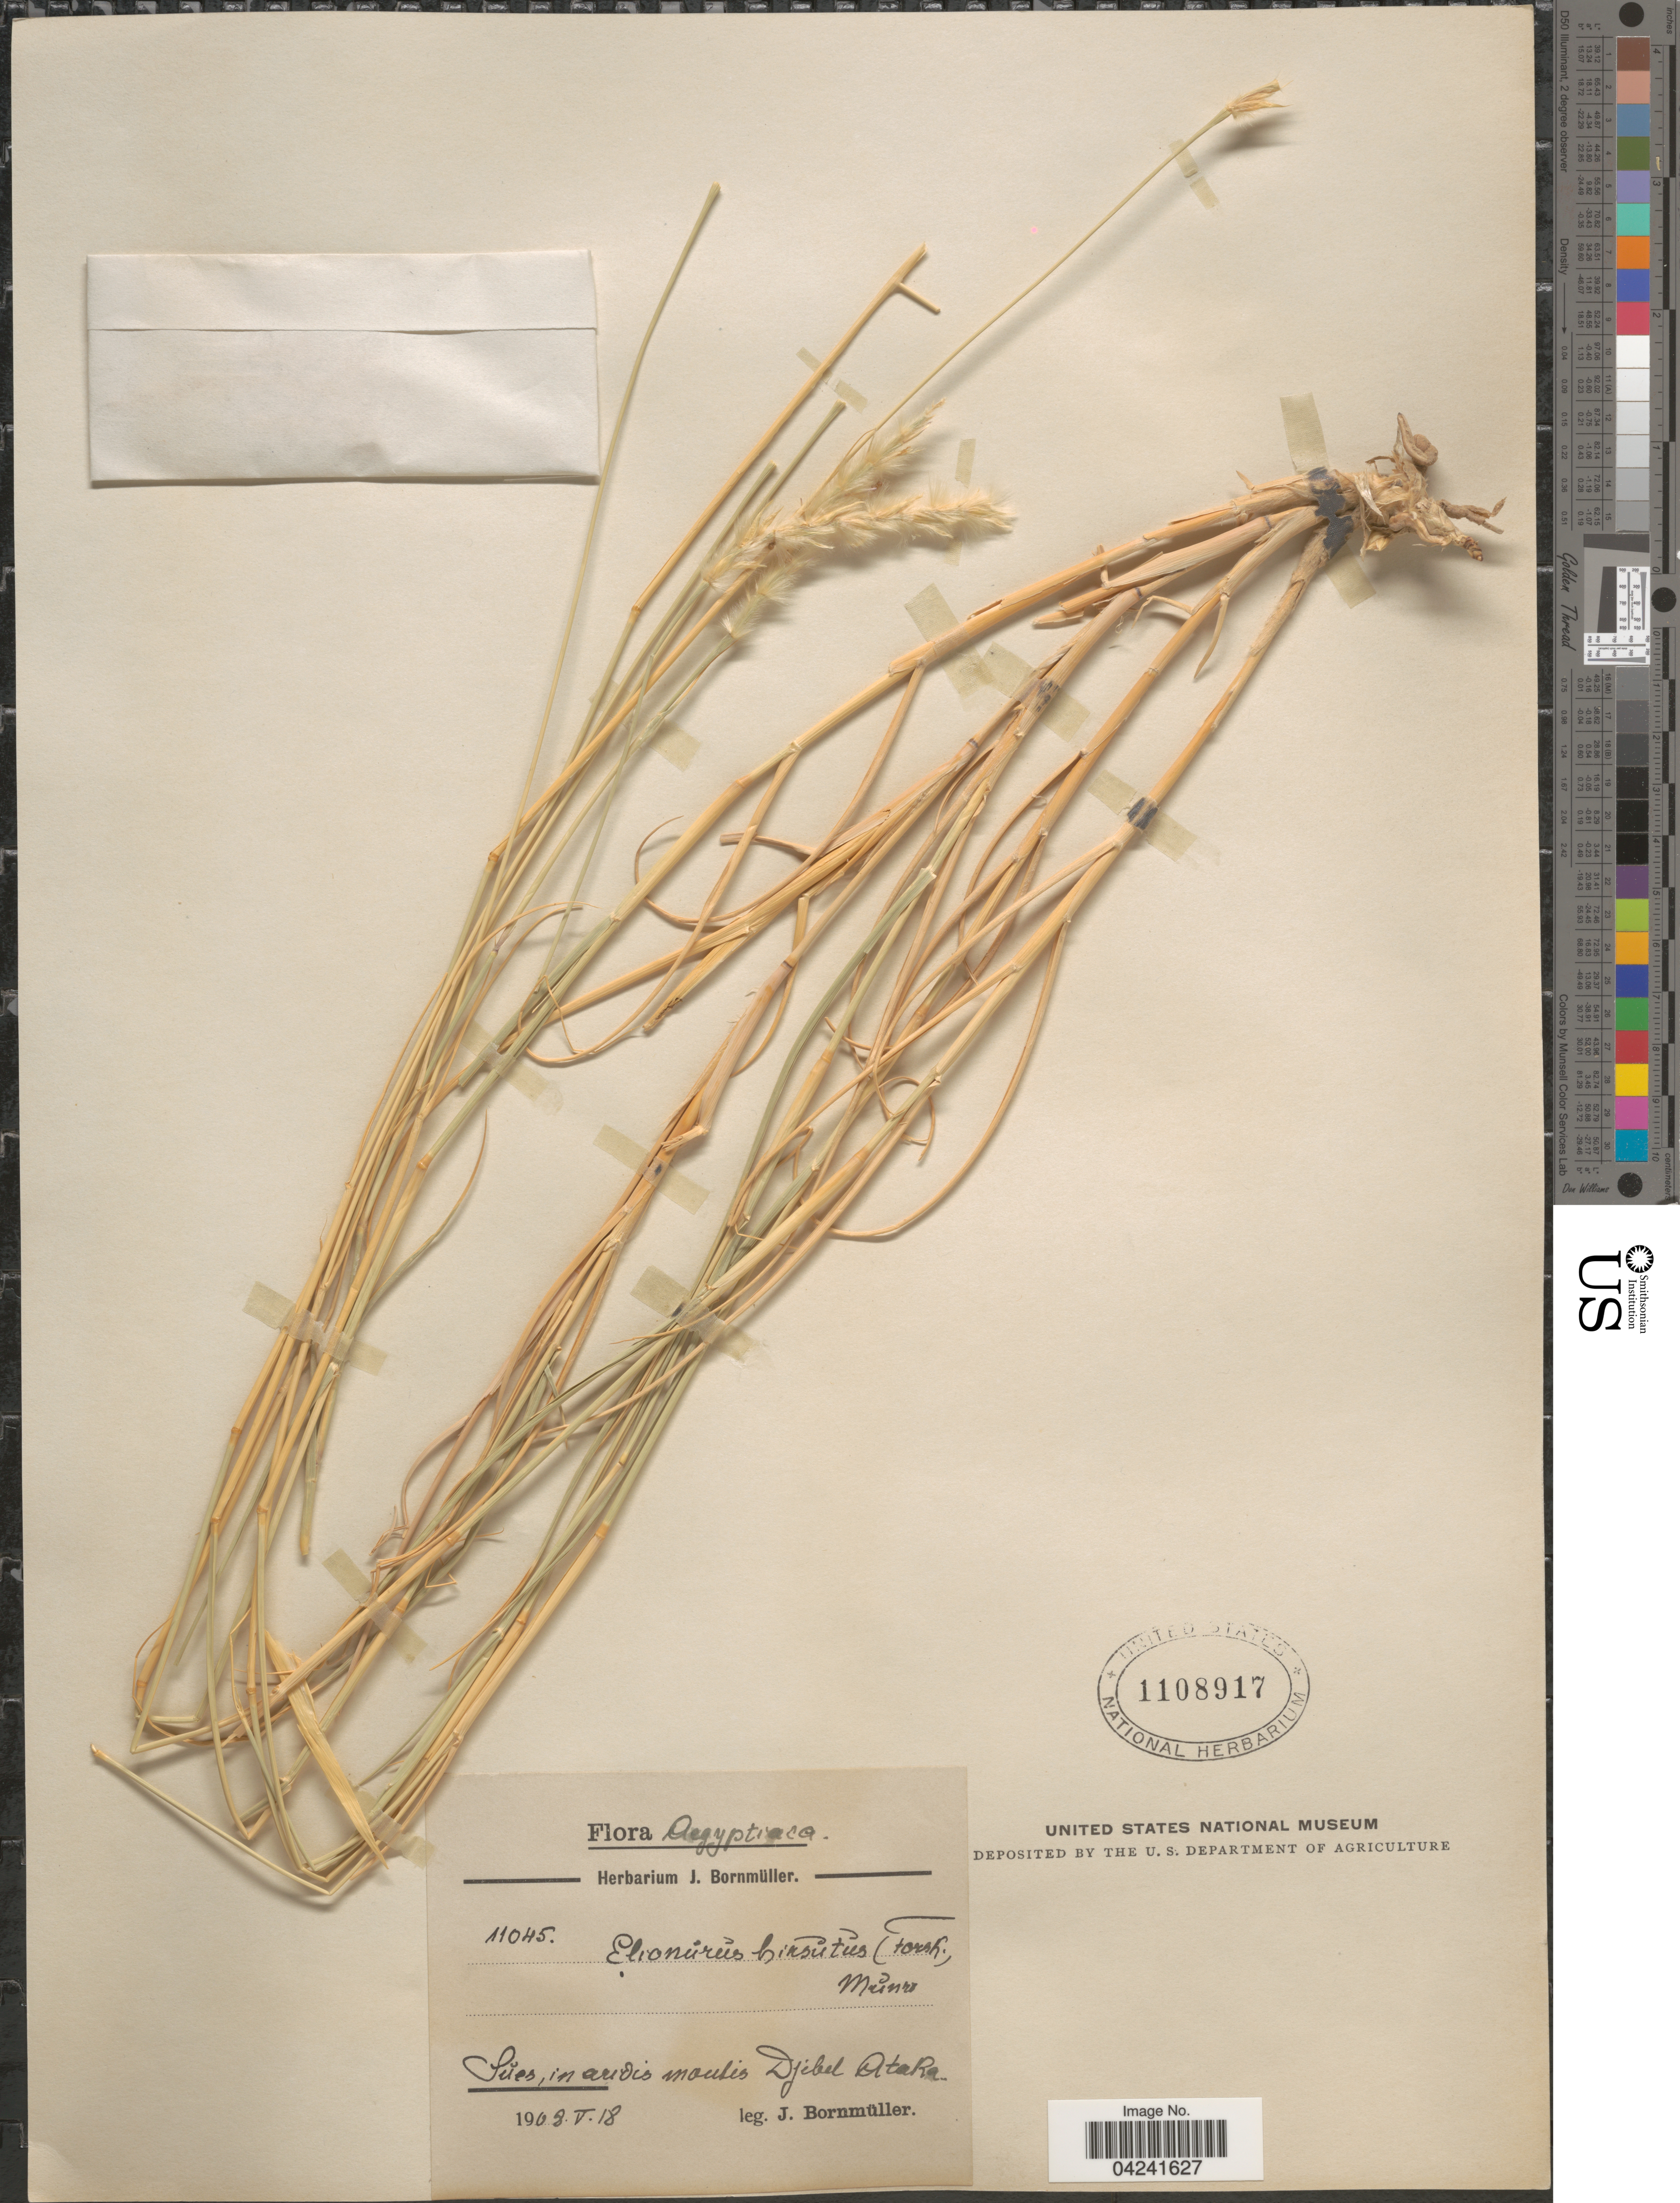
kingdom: Plantae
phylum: Tracheophyta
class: Liliopsida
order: Poales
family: Poaceae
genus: Lasiurus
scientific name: Lasiurus scindicus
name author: Henr.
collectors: J. Bornmüller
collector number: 11045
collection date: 1968-05-18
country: Egypt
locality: Aegyptiaca. Sŭes, in aridis montis Djebel Ataka.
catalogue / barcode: US 1108917